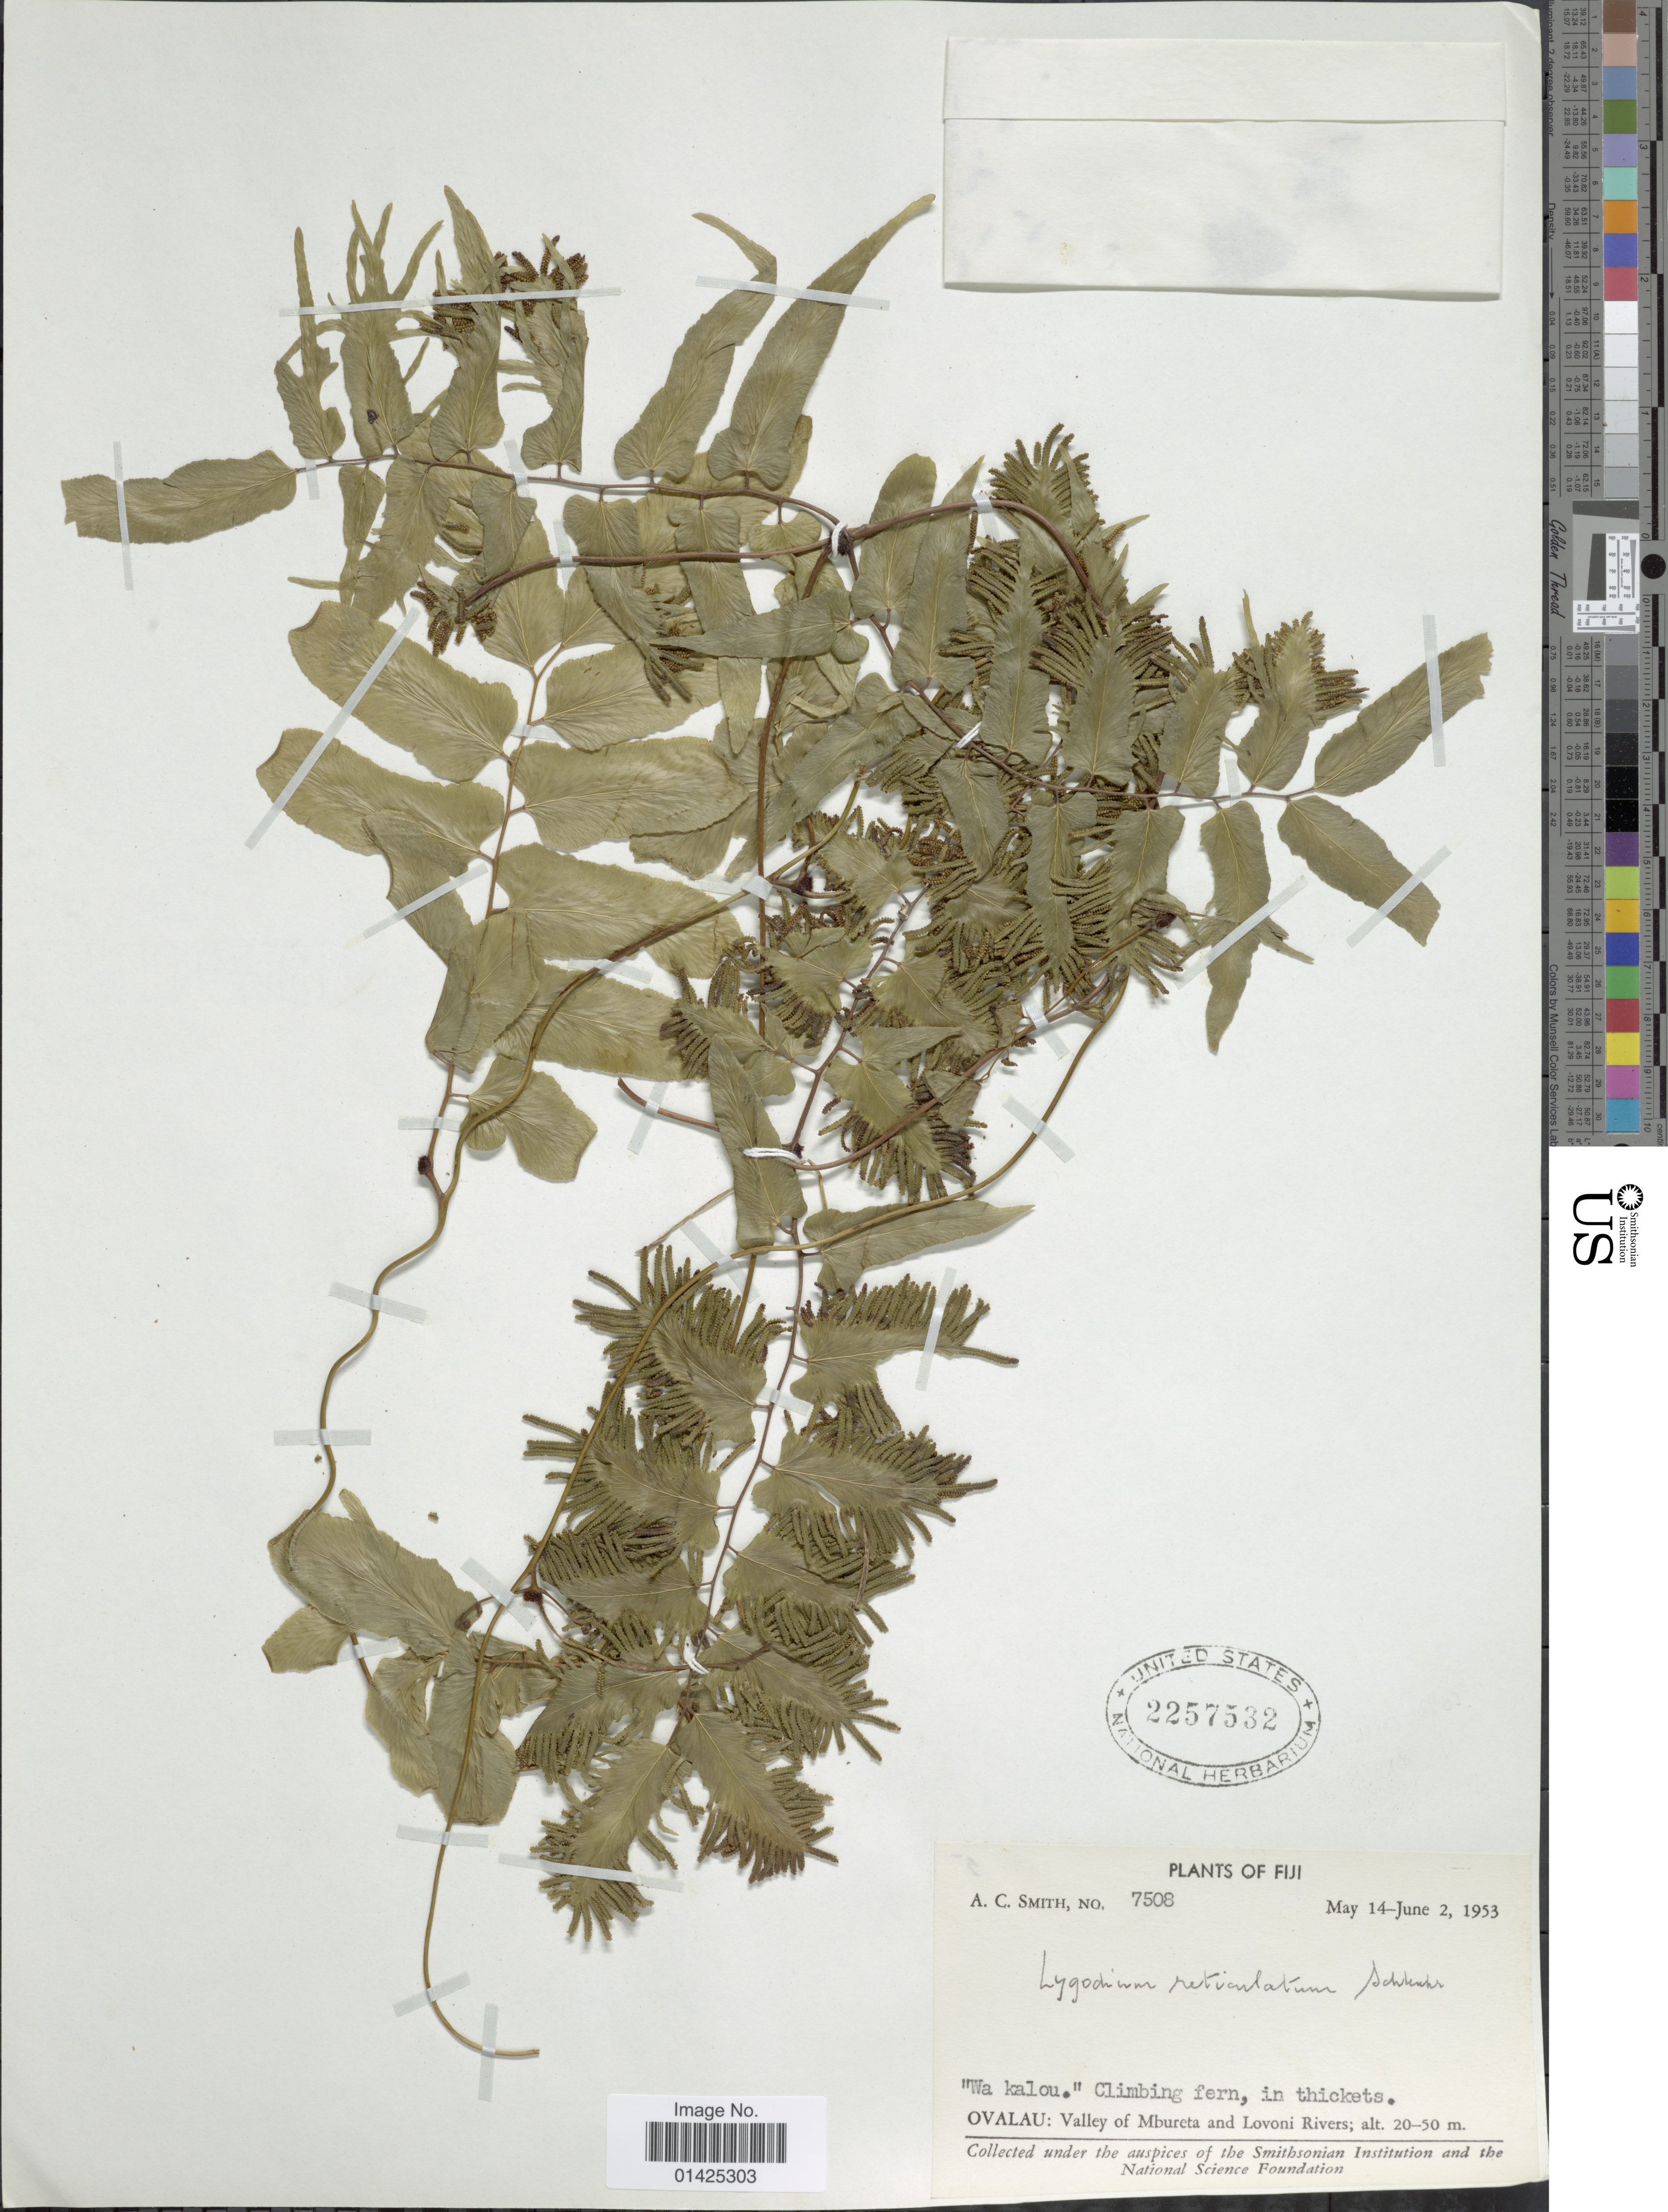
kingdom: Plantae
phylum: Tracheophyta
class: Polypodiopsida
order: Schizaeales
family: Lygodiaceae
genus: Lygodium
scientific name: Lygodium reticulatum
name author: Schkuhr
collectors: A. C. Smith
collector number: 7508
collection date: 1953-05-14/1953-06-02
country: Fiji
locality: Ovalau, Valley of Mbureta and Lovoni Rivers.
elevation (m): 20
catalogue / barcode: US 2257532